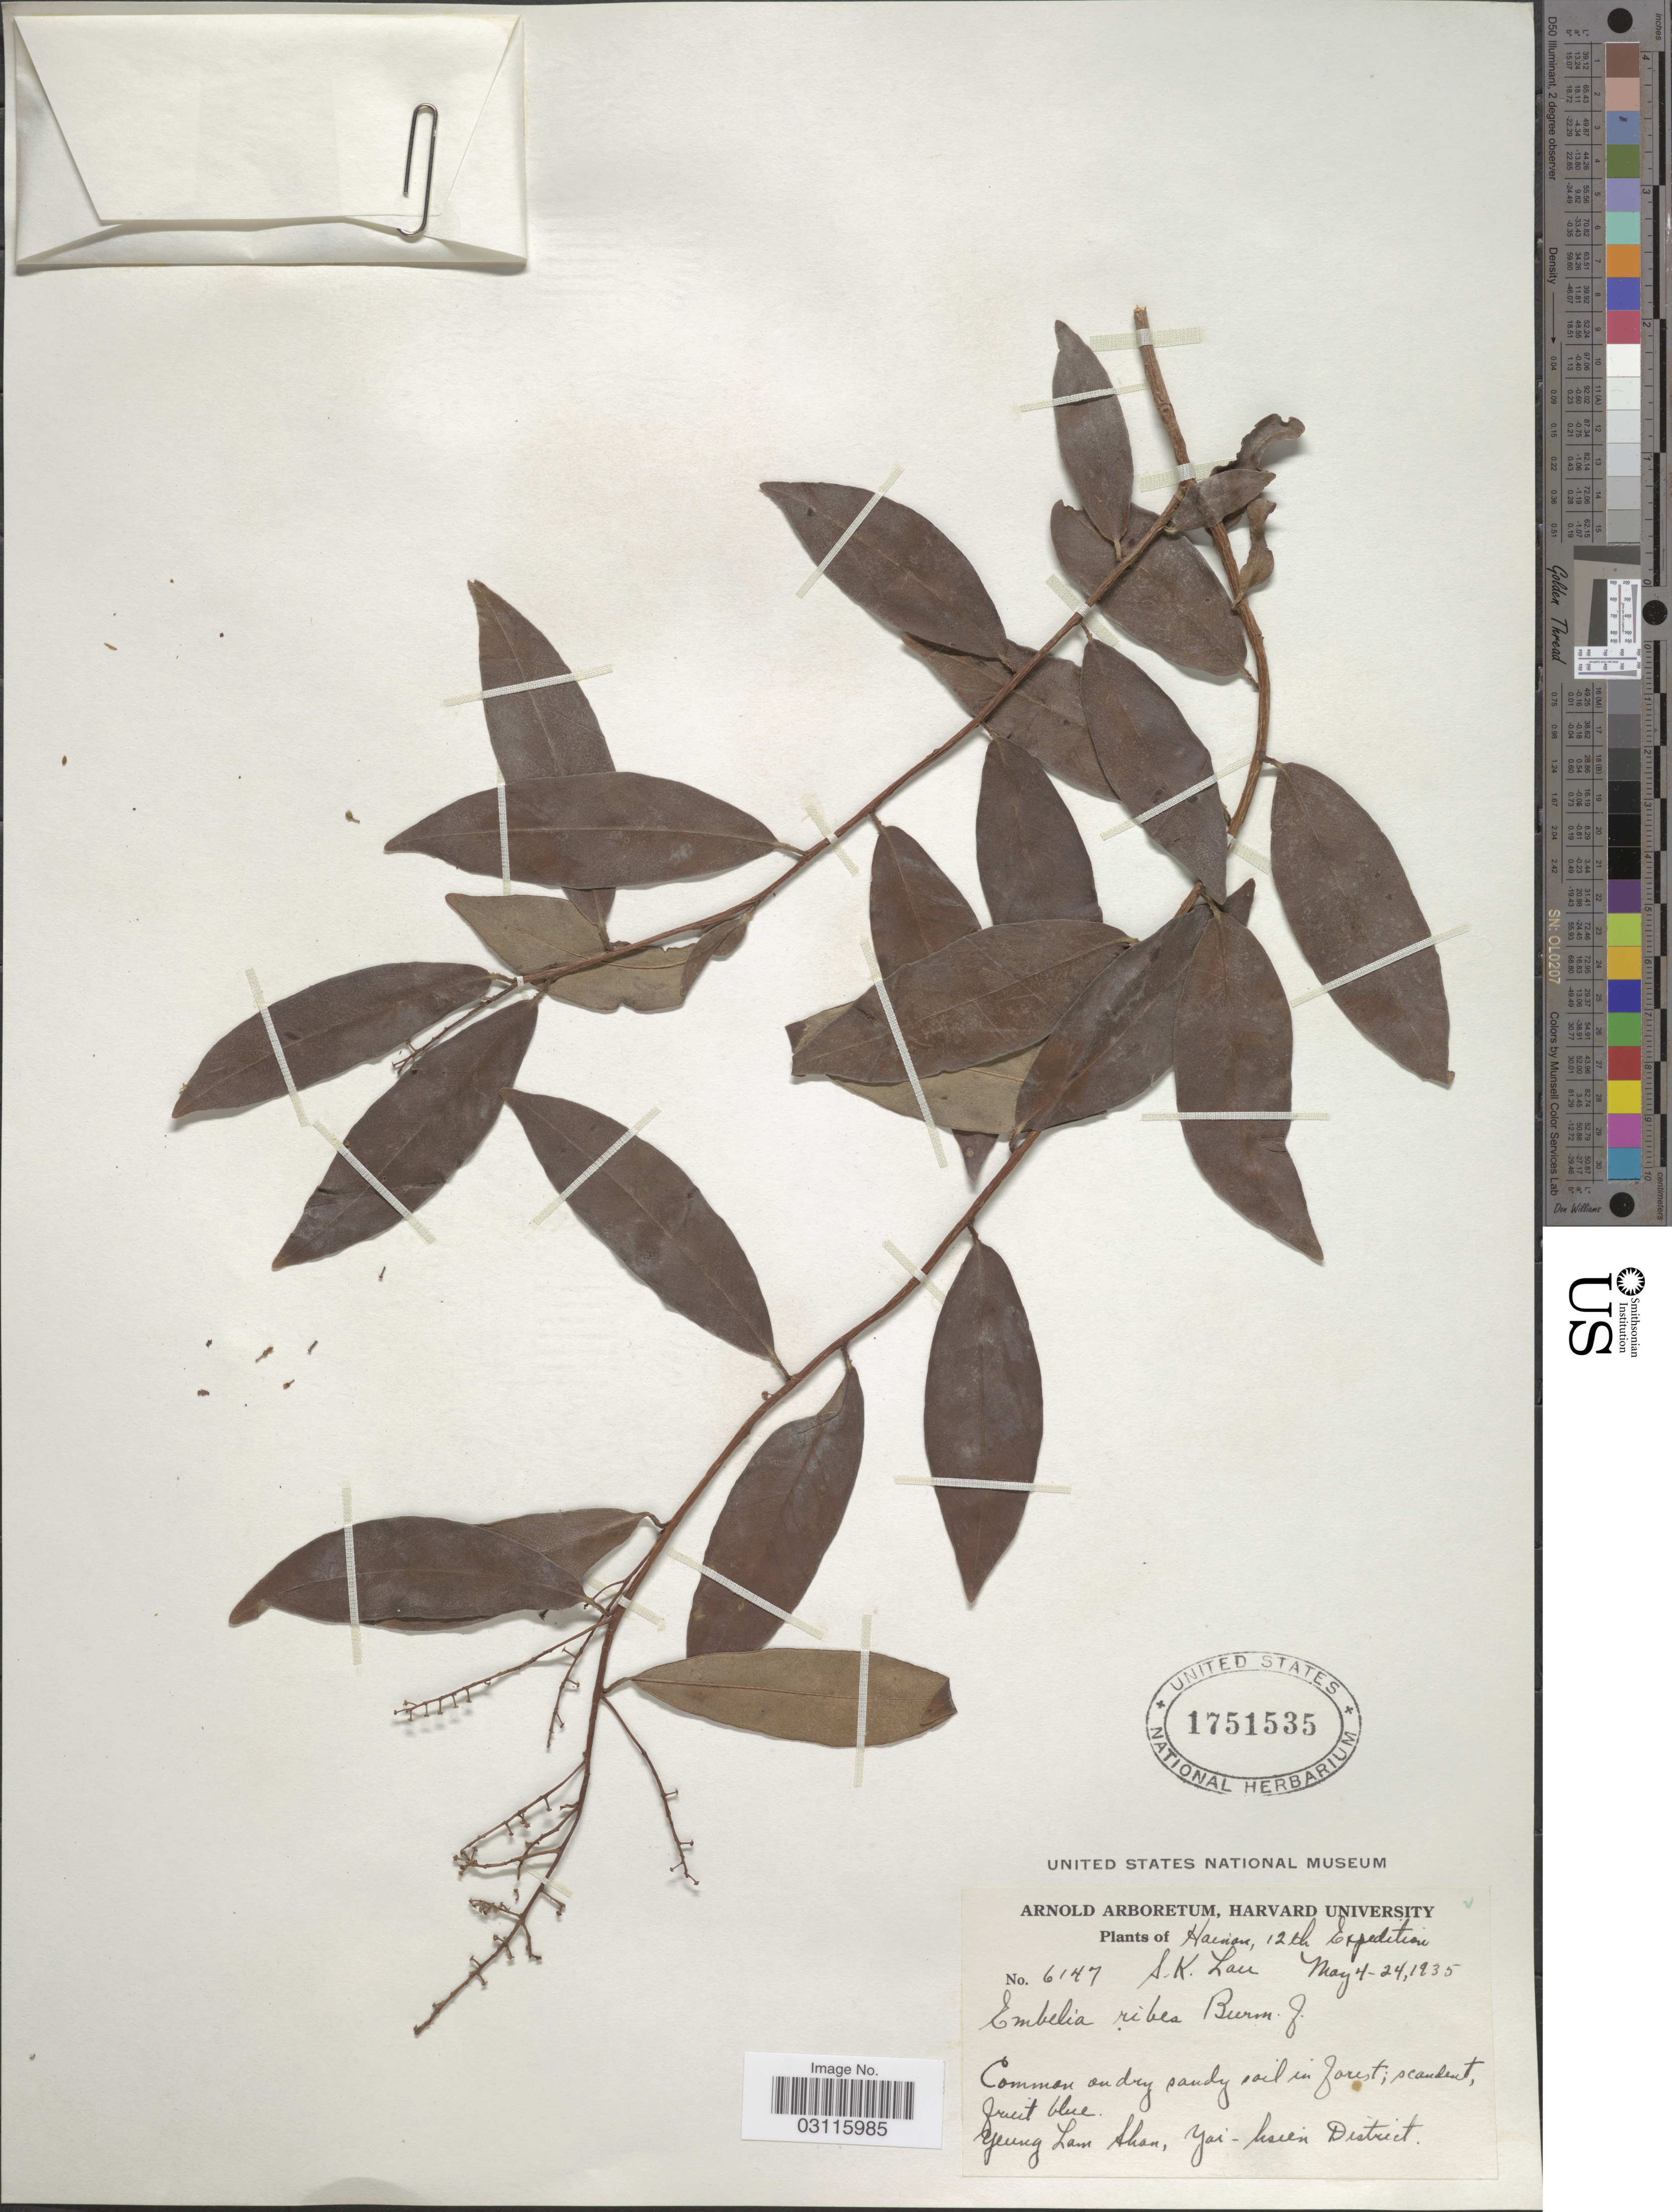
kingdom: Plantae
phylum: Tracheophyta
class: Magnoliopsida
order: Ericales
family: Primulaceae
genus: Embelia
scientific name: Embelia ribes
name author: Burm. f.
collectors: S. K. Lau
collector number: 6147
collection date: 1935-05-04/1935-05-24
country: China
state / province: Hainan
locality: Yeung Lam Shan, Yai-hsien District.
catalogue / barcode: US 1751535